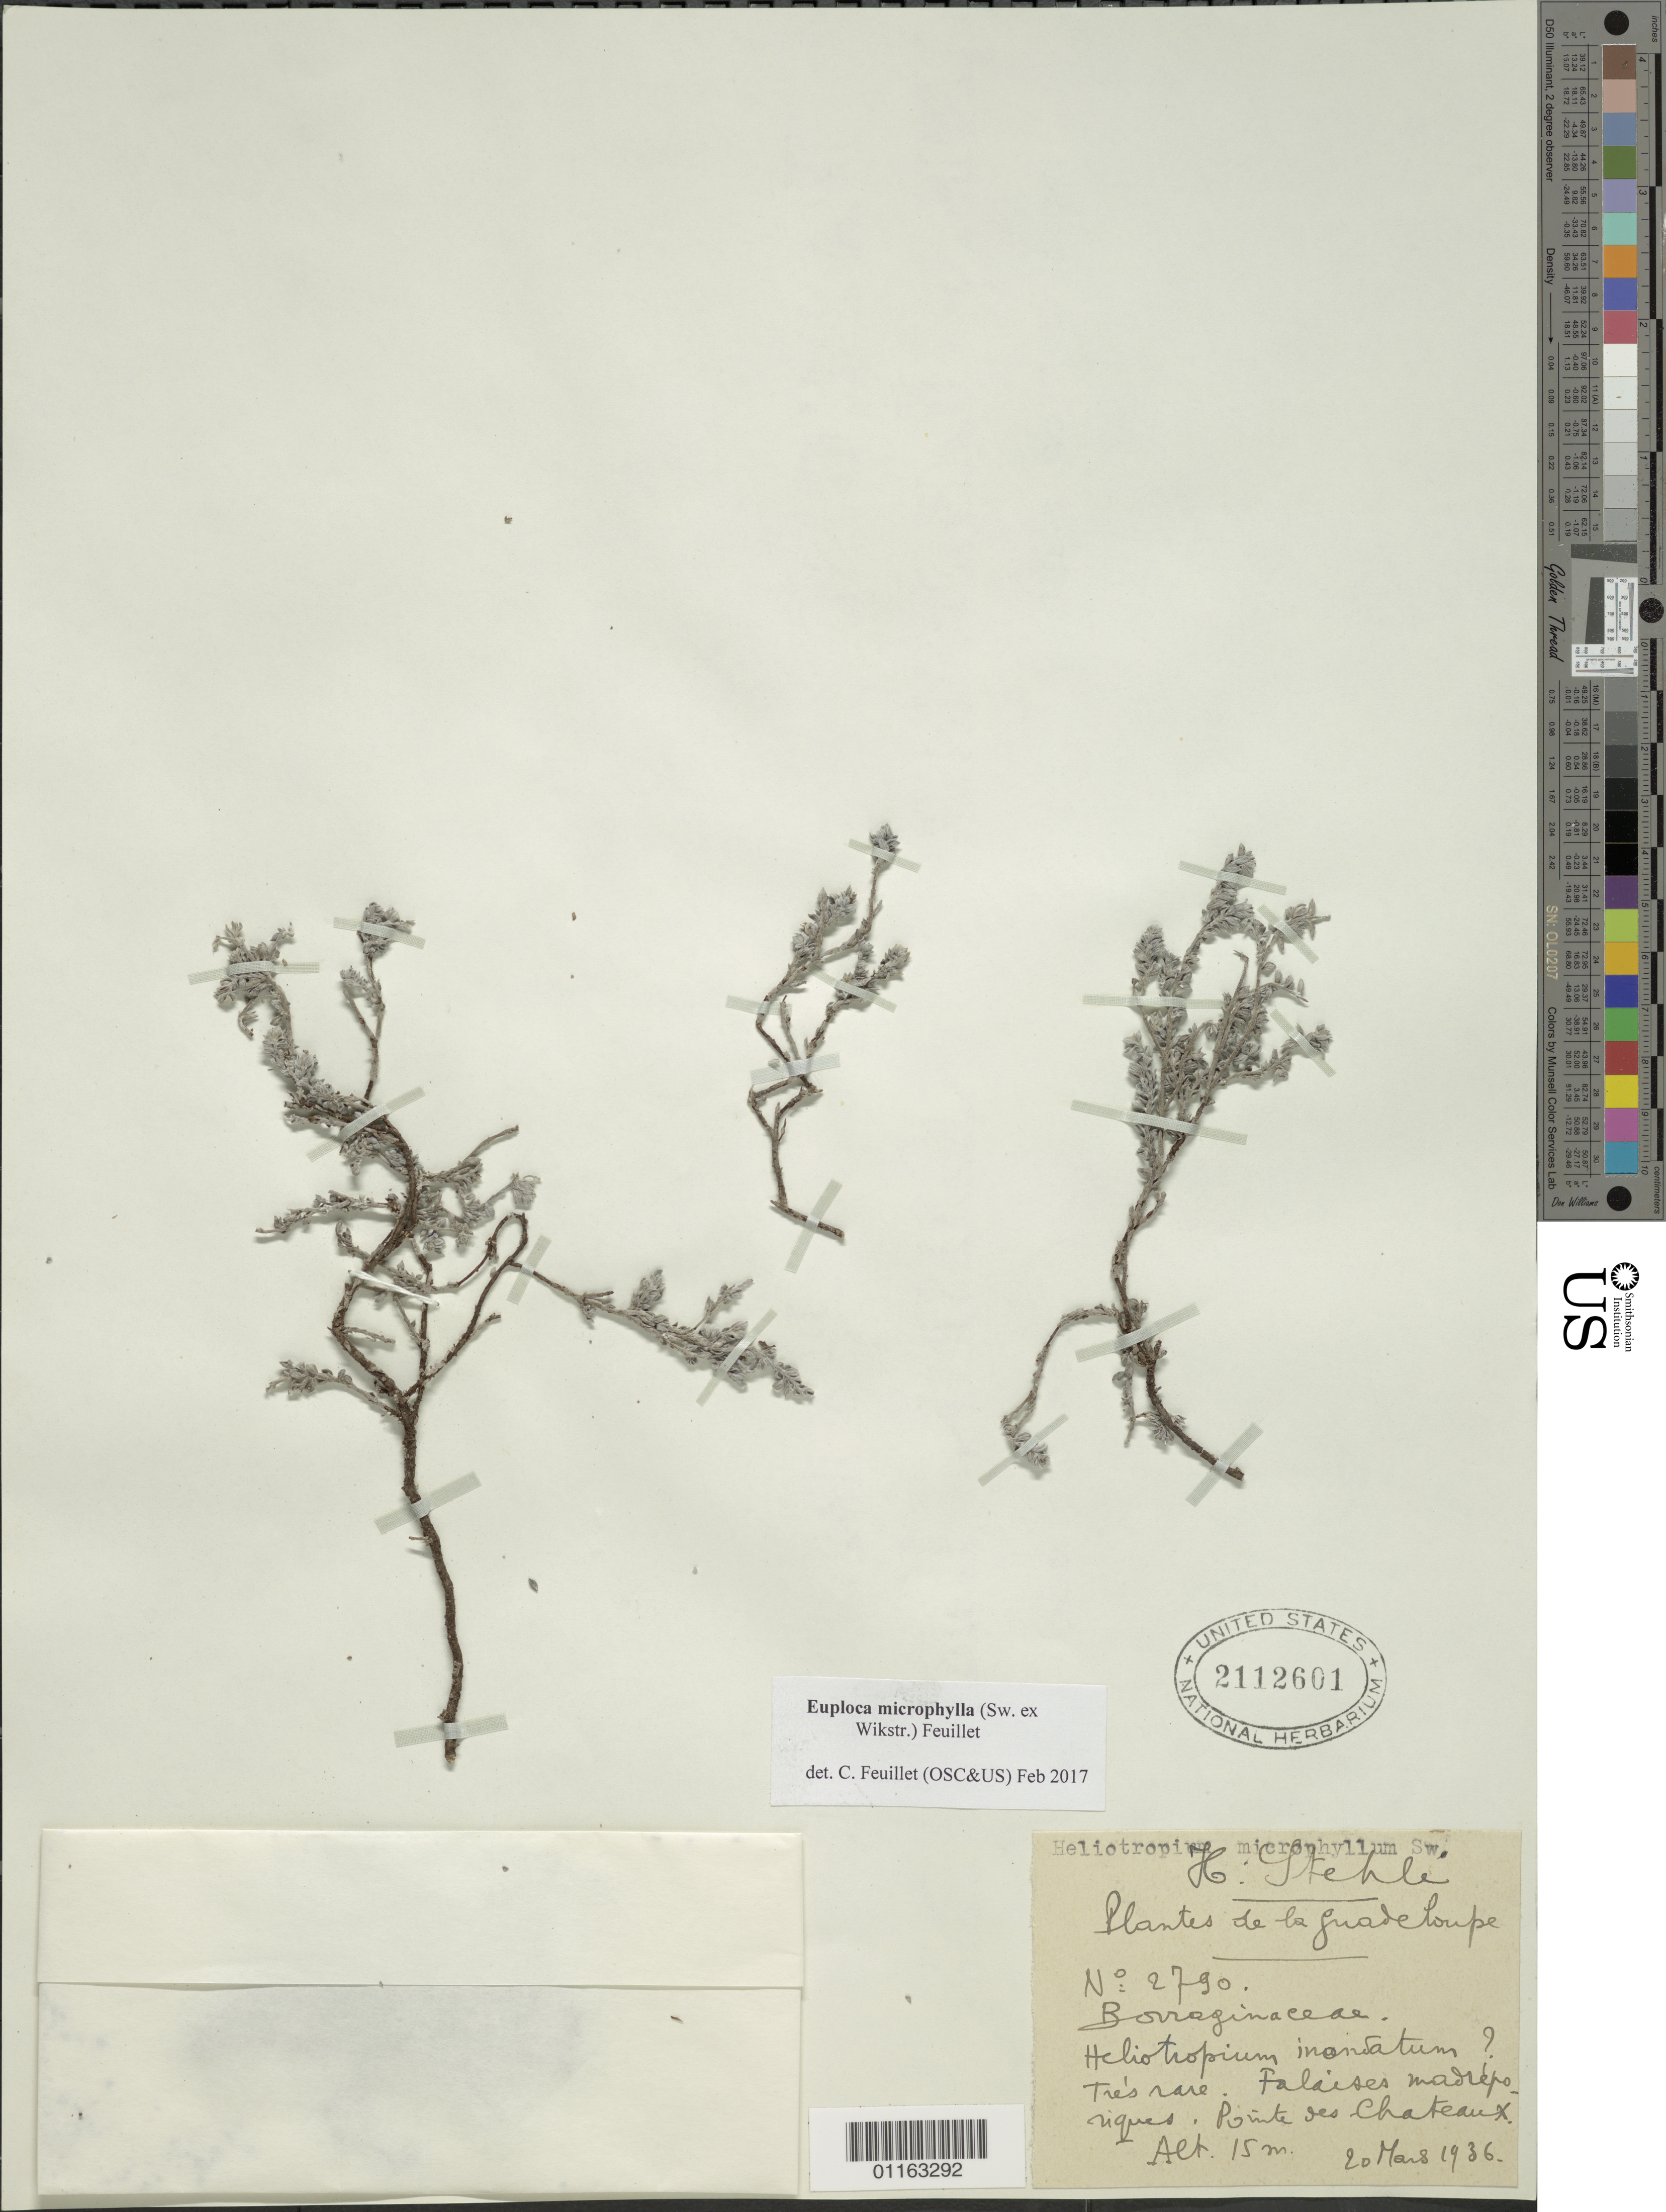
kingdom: Plantae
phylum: Tracheophyta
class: Magnoliopsida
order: Boraginales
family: Heliotropiaceae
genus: Euploca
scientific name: Euploca microphylla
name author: (Sw. & Wikstr.) Feuillet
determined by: Feuillet, C.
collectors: H. Stehlé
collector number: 2790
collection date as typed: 20 Mar 1936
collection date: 1936-03-20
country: Guadeloupe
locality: Pointe des Chateaux; Falaises madreporiques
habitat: Falaises madréporiques [?].Très rare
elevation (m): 15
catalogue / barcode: US 2112601